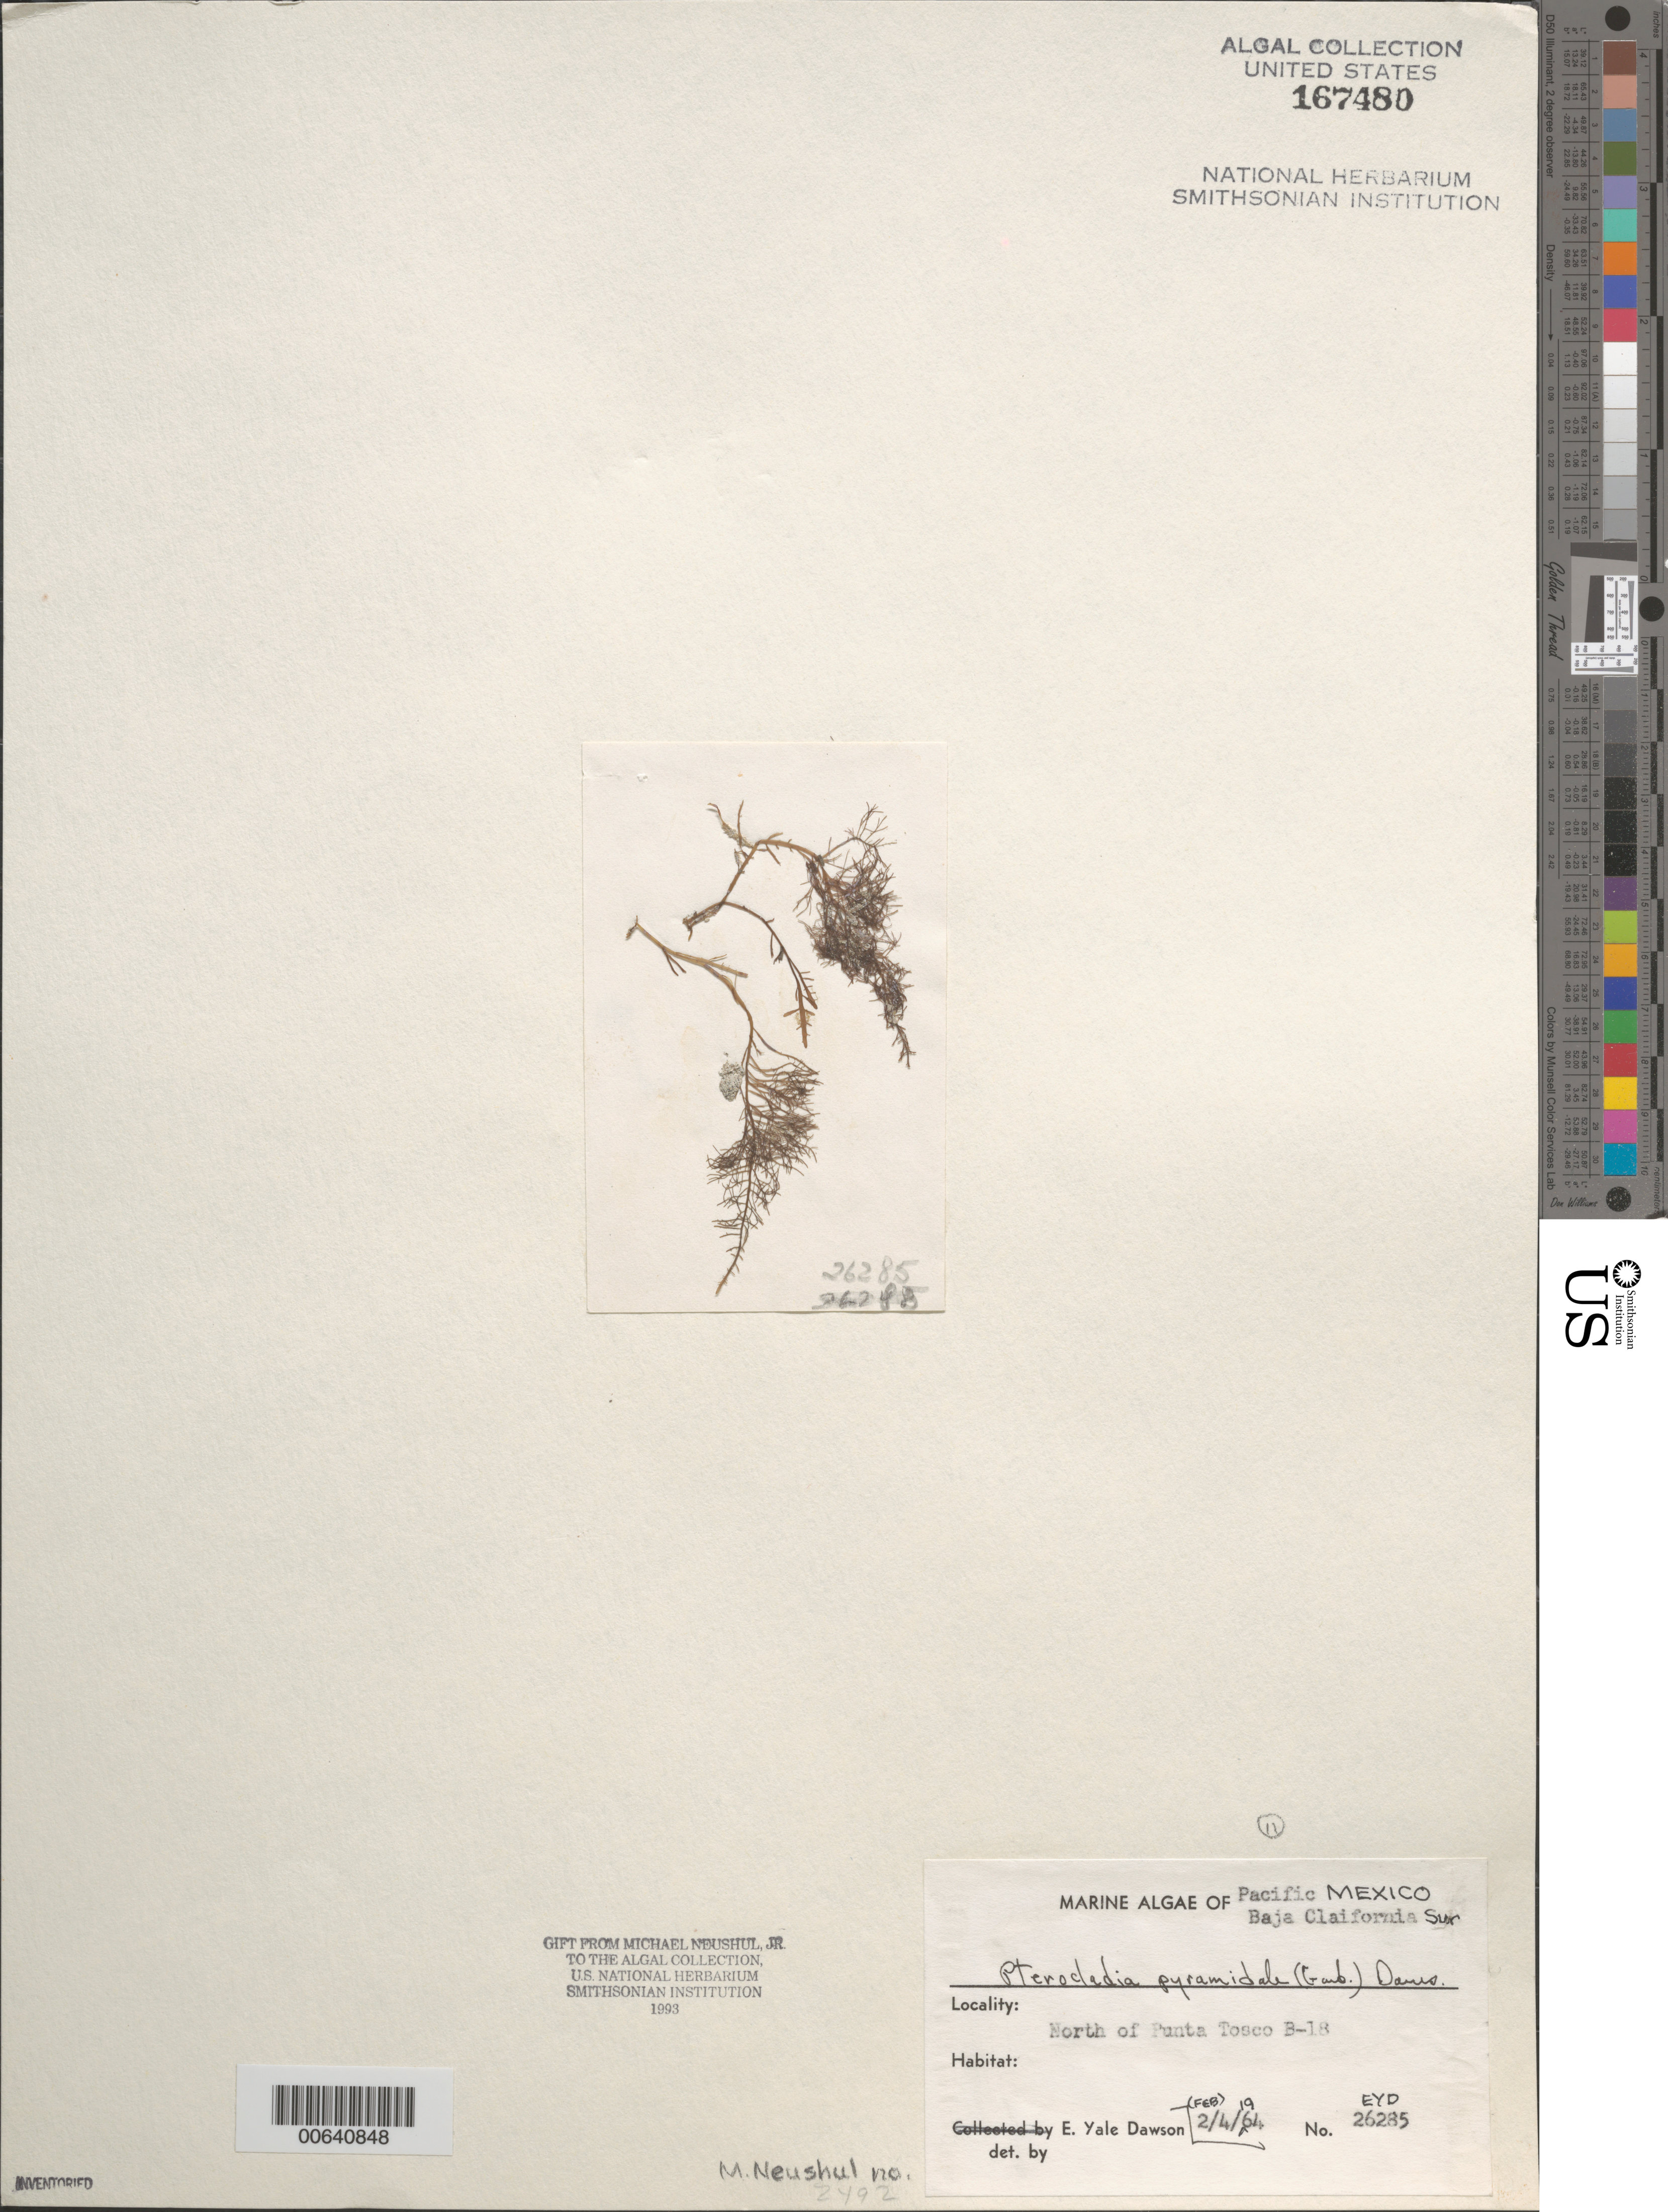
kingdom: Plantae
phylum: Rhodophyta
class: Florideophyceae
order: Gelidiales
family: Pterocladiaceae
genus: Pterocladiella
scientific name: Pterocladiella capillacea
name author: (S.G. Gmel.) Santelices & Hommers.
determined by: Algae name updating Project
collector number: EYD 26285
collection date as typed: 04 Feb 1964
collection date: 1964-02-04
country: Mexico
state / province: Baja California Sur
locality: North of Punta Tosco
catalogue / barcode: US 167480